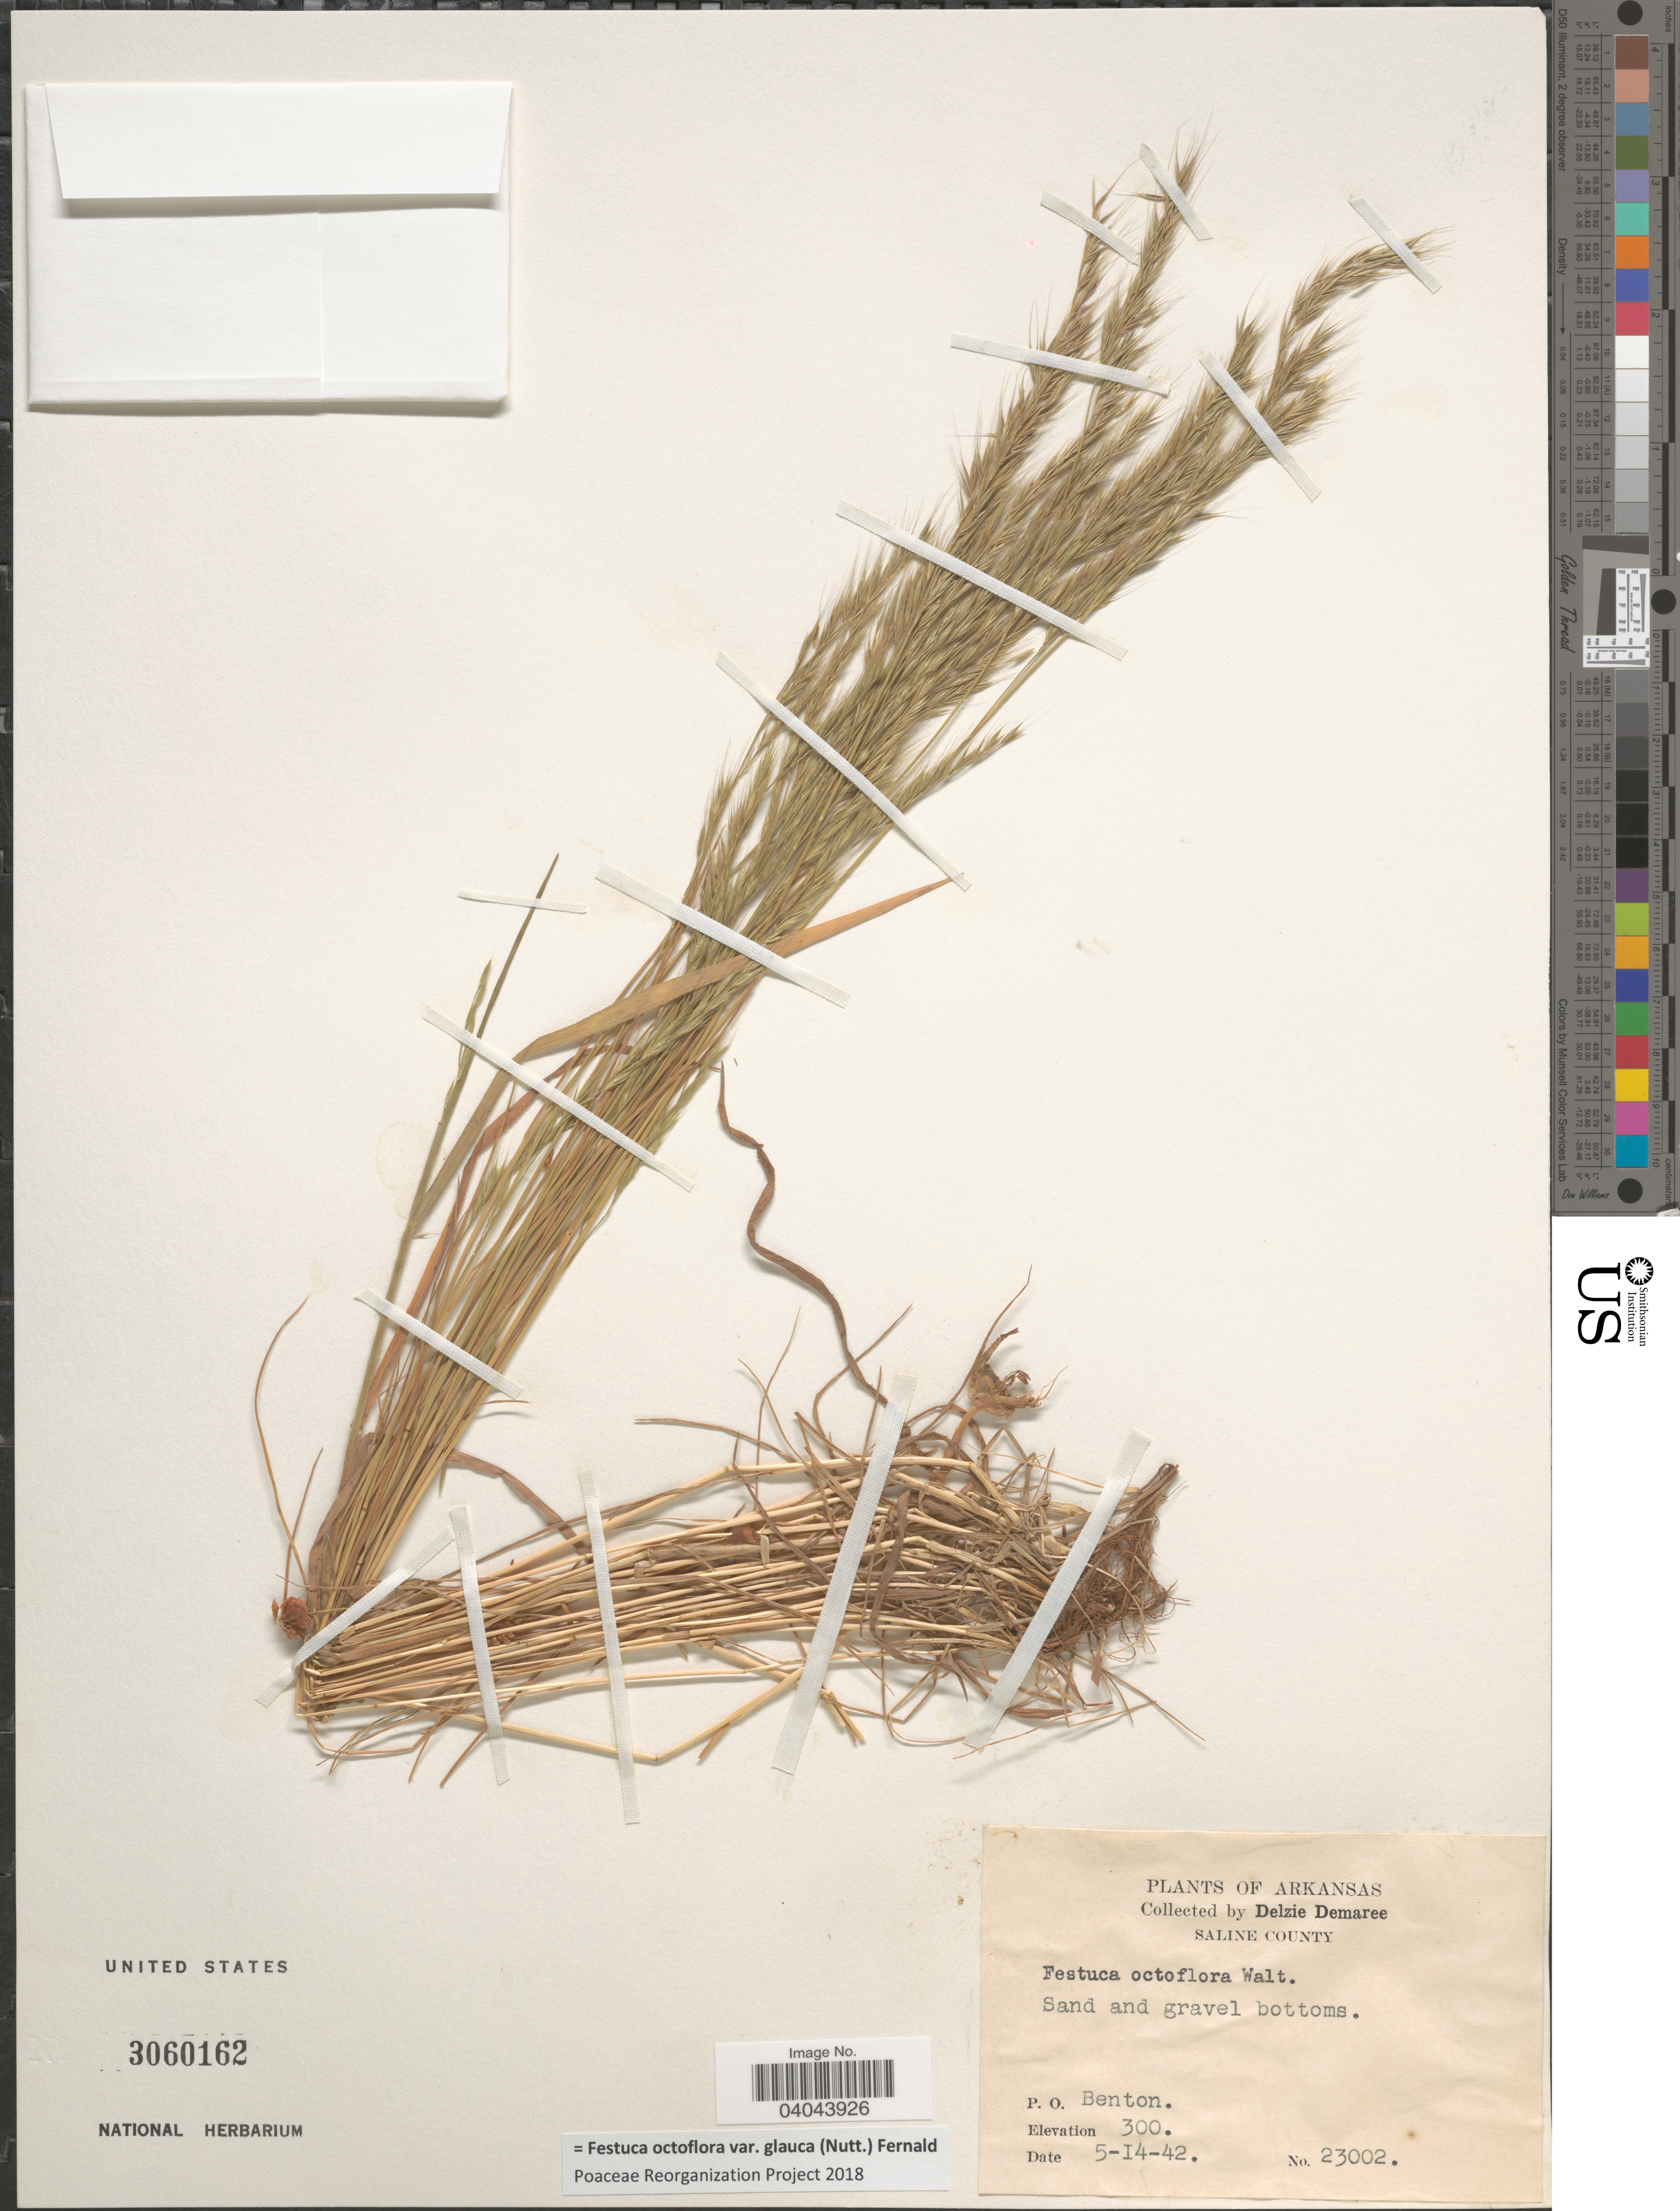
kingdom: Plantae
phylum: Tracheophyta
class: Liliopsida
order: Poales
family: Poaceae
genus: Festuca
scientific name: Festuca octoflora var. glauca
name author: (Nutt.) Fernald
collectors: D. Demaree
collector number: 23002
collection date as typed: Transcribed d/m/y: 14/5/42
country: United States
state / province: Arkansas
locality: Saline County. P. O. Benton.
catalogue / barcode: US 3060162